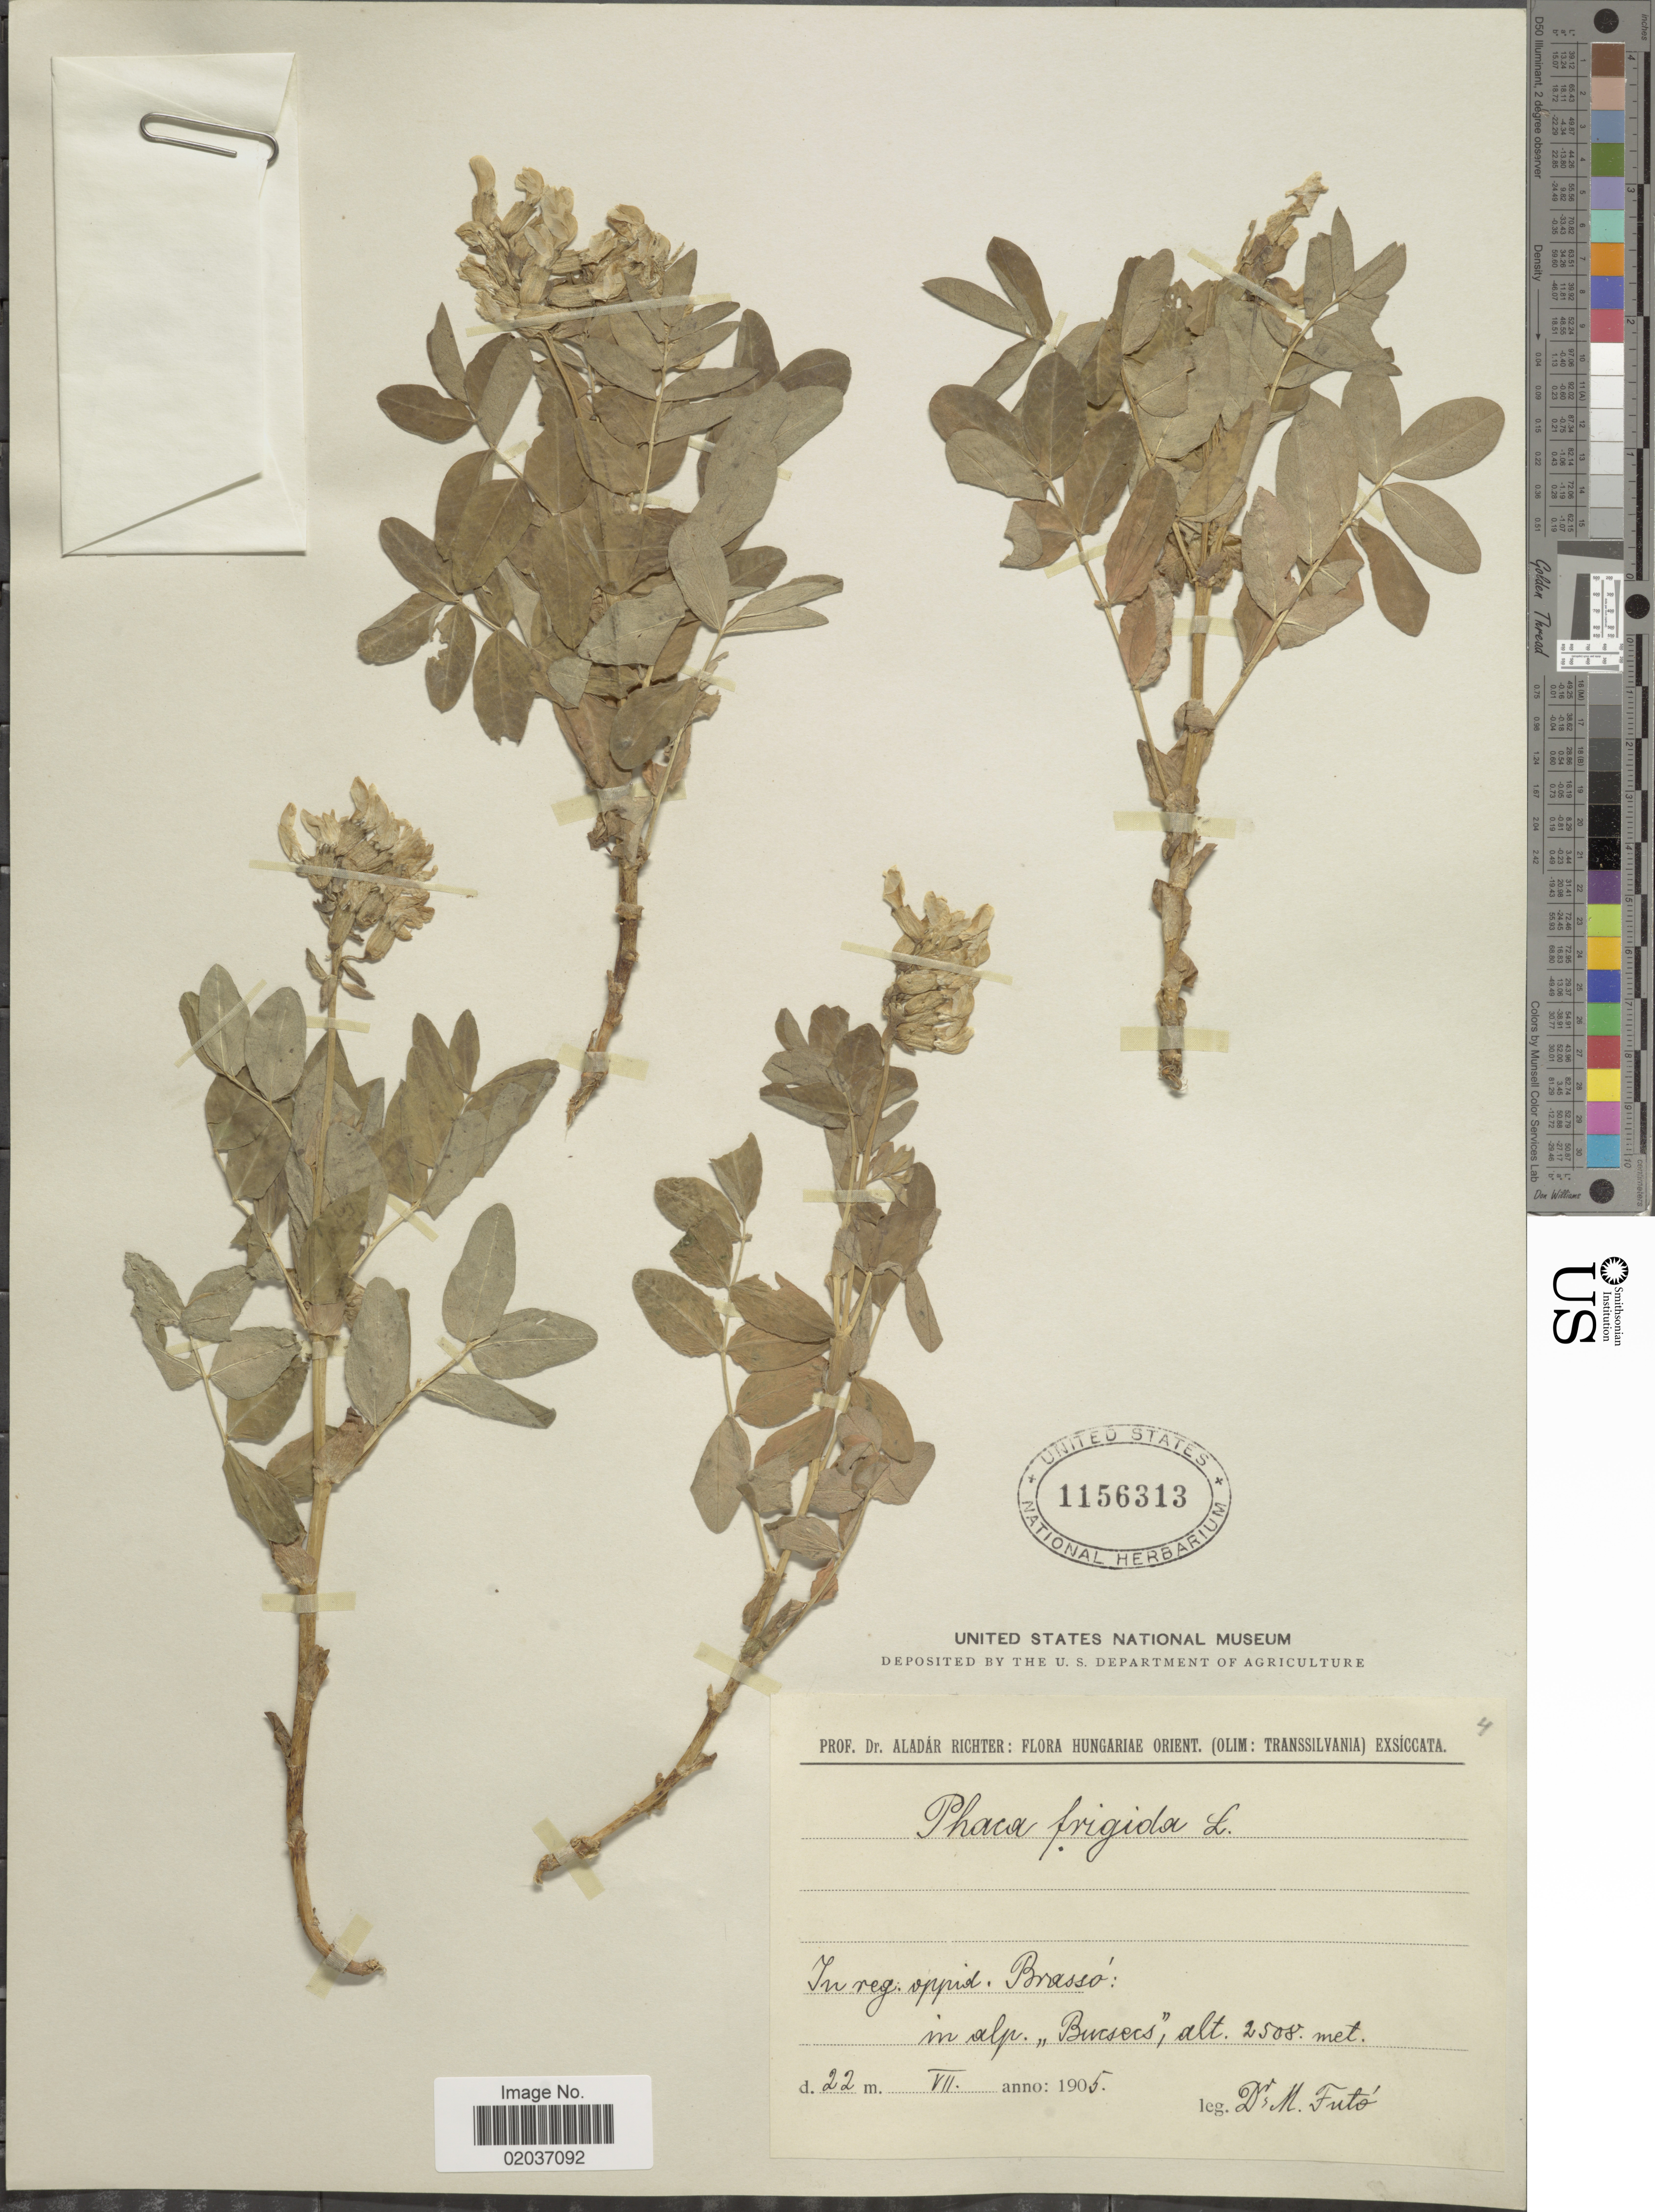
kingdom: Plantae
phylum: Tracheophyta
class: Magnoliopsida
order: Fabales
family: Fabaceae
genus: Astragalus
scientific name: Astragalus frigidus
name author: (L.) A. Gray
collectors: M. Futo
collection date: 1905-07-22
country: Hungary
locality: Hungariae Orient. In reg. Oppid. Brasso. in alp Bucsecs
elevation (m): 2508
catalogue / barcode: US 1156313